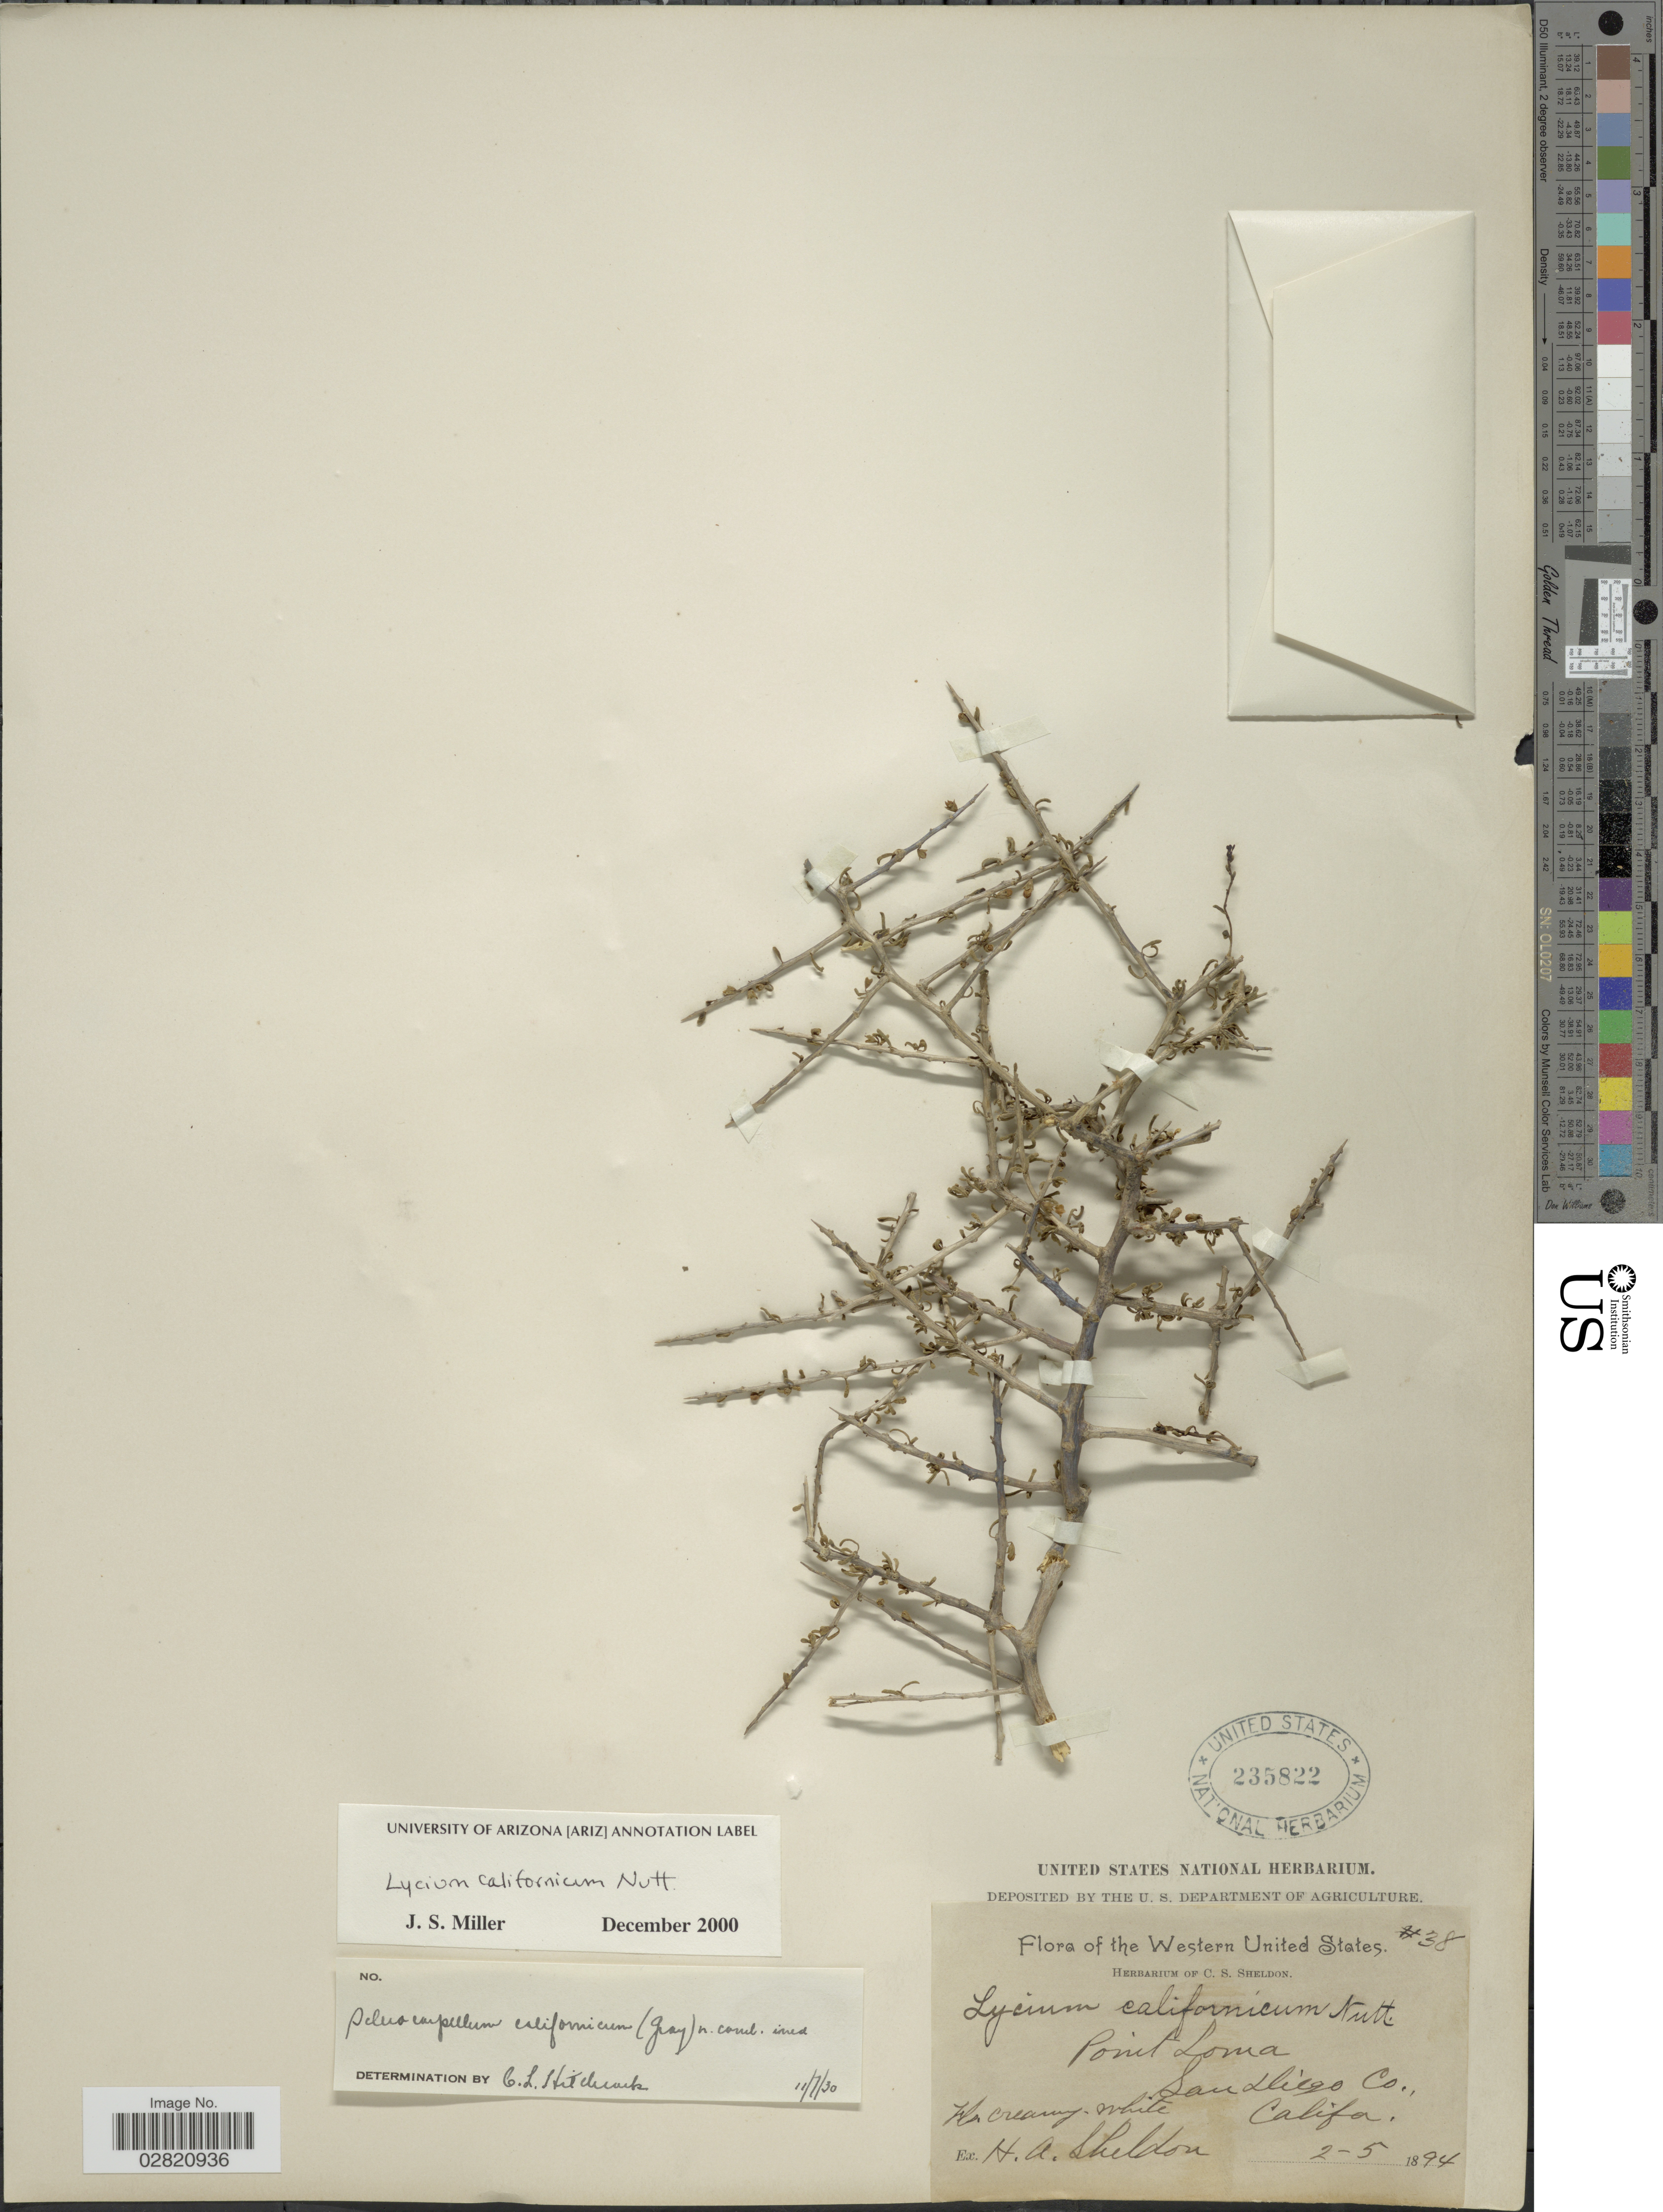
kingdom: Plantae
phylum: Tracheophyta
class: Magnoliopsida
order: Solanales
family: Solanaceae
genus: Lycium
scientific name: Lycium californicum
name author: Nutt. ex A. Gray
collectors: H. Sheldon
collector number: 38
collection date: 1894-02-05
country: United States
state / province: California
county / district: San Diego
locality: Western United States, Point Loma, San Diego Co., Califa.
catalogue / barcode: US 235822